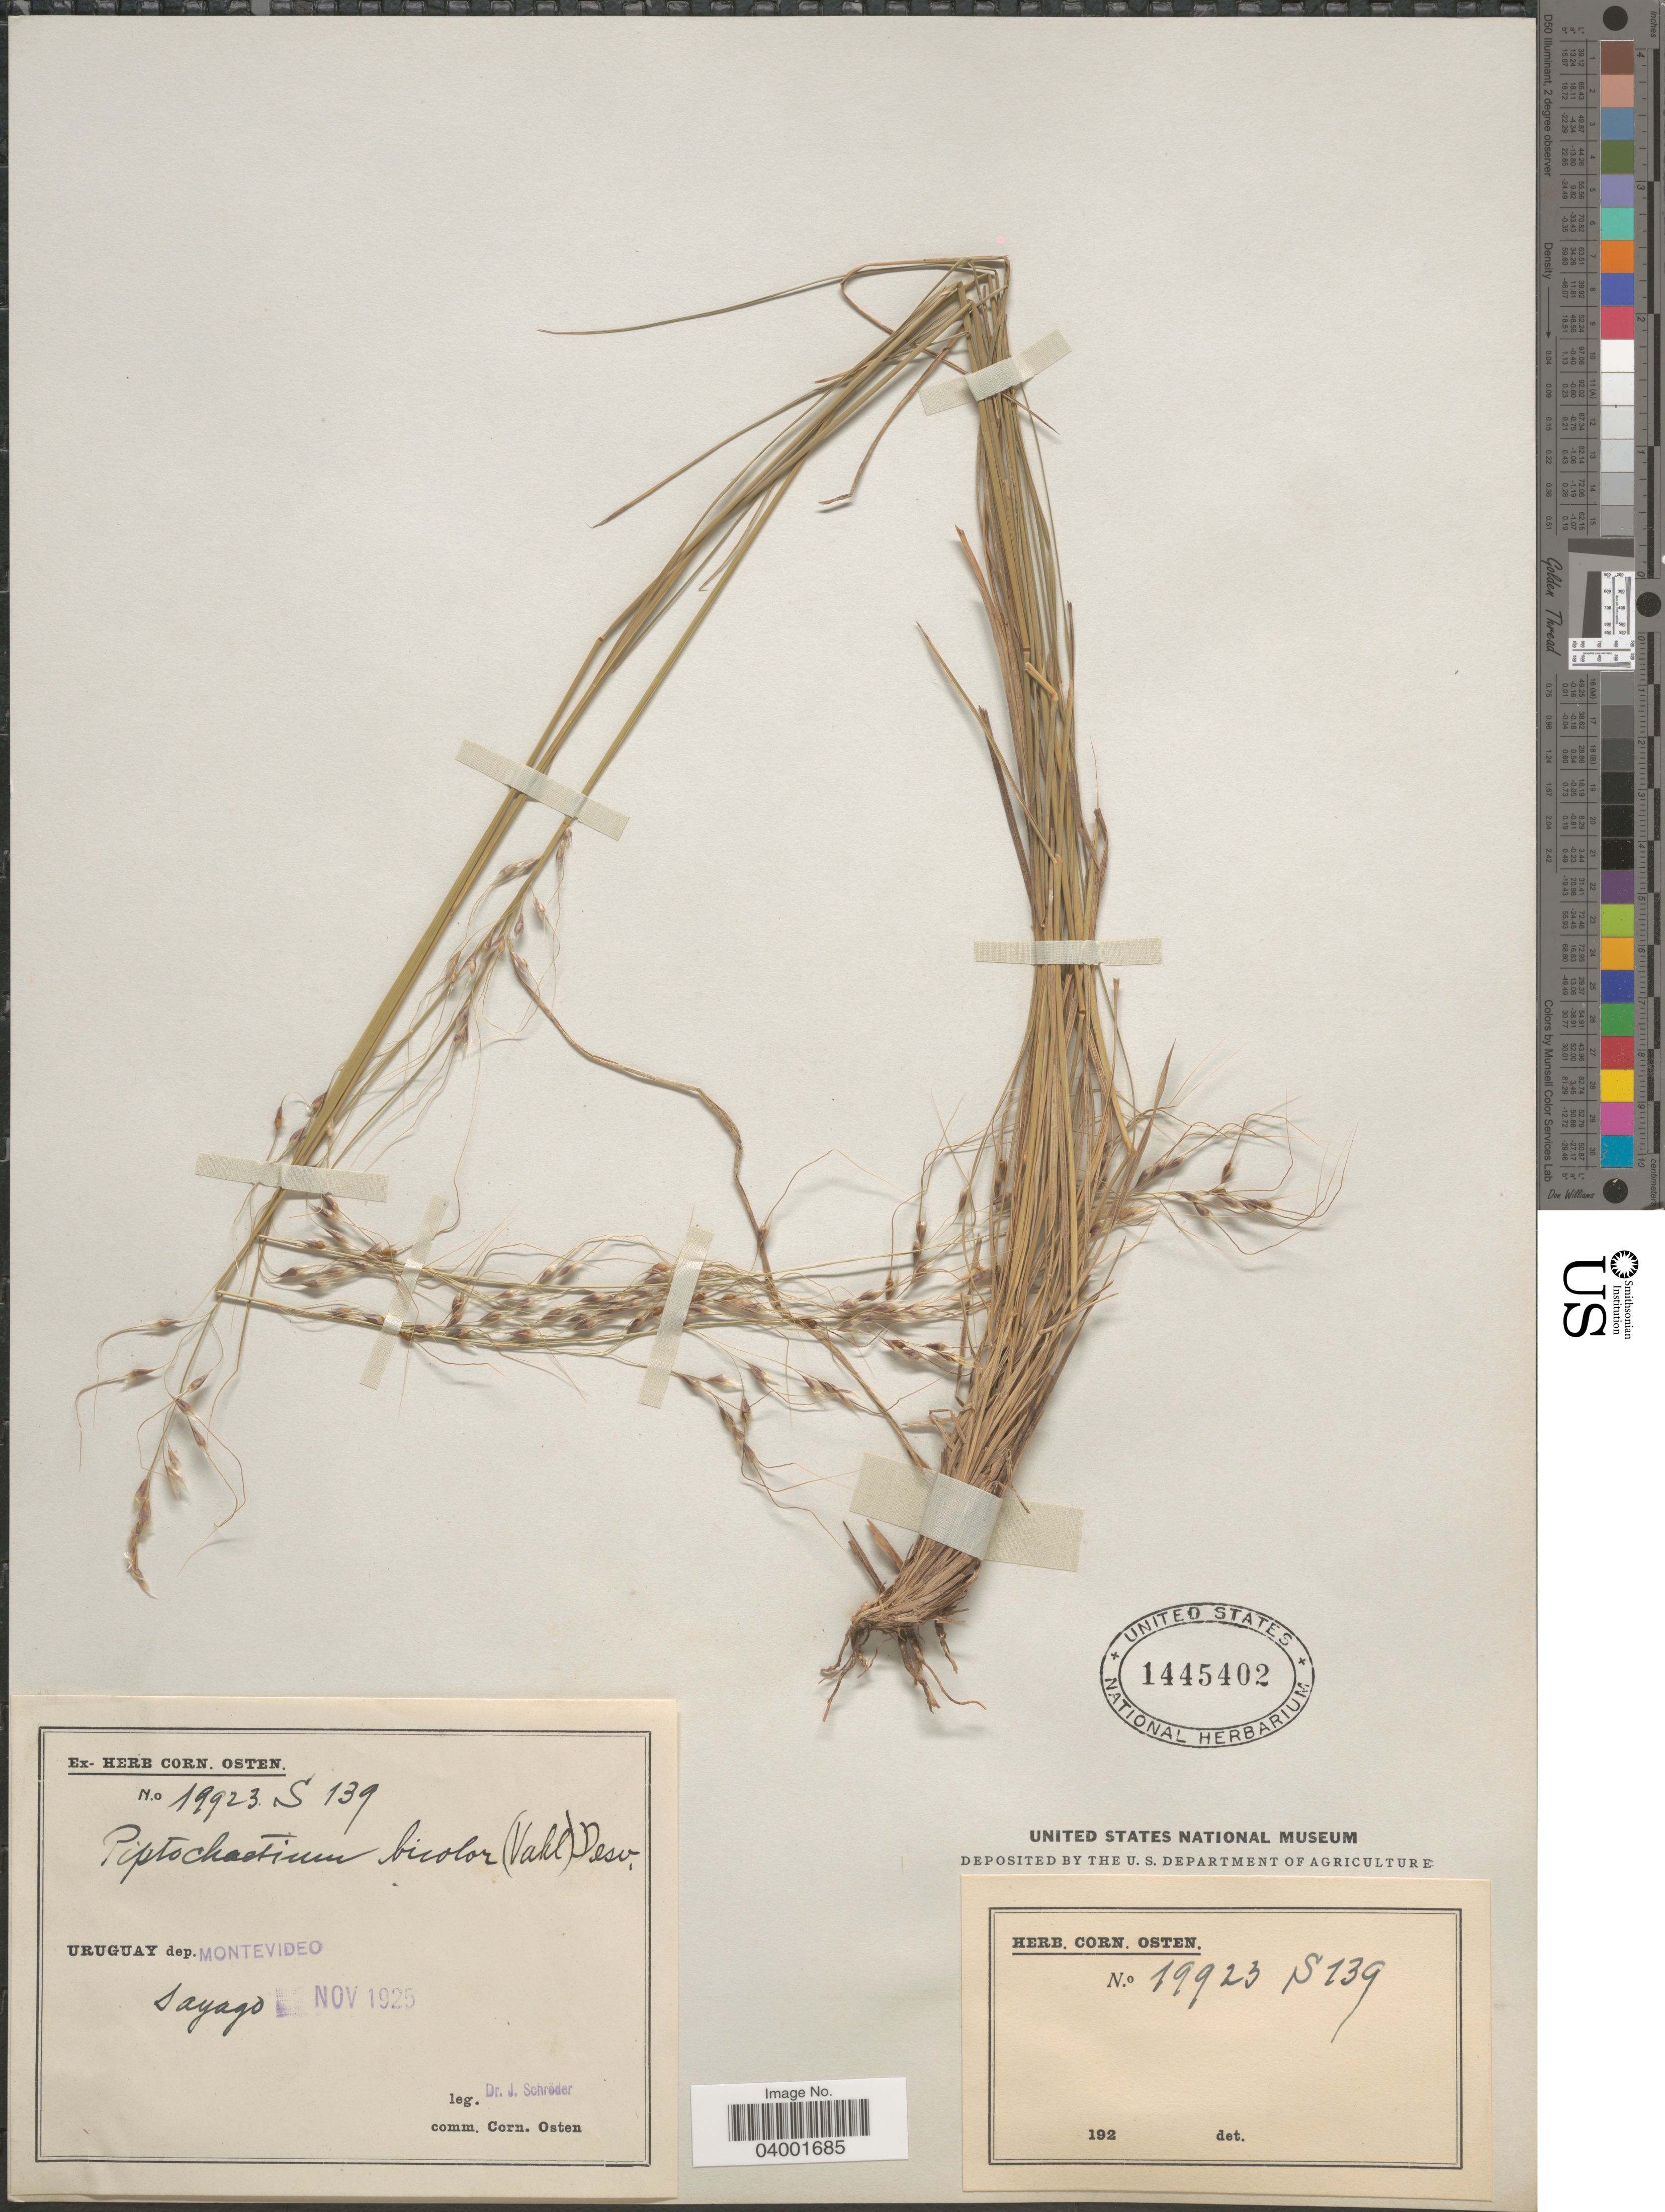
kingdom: Plantae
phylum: Tracheophyta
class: Liliopsida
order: Poales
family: Poaceae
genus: Piptochaetium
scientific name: Piptochaetium bicolor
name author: (Vahl) É. Desv.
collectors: J. Schröder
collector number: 19923S139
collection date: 1925-11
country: Uruguay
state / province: Montevideo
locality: Dep. Montevideo. Sayago.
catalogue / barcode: US 1445402